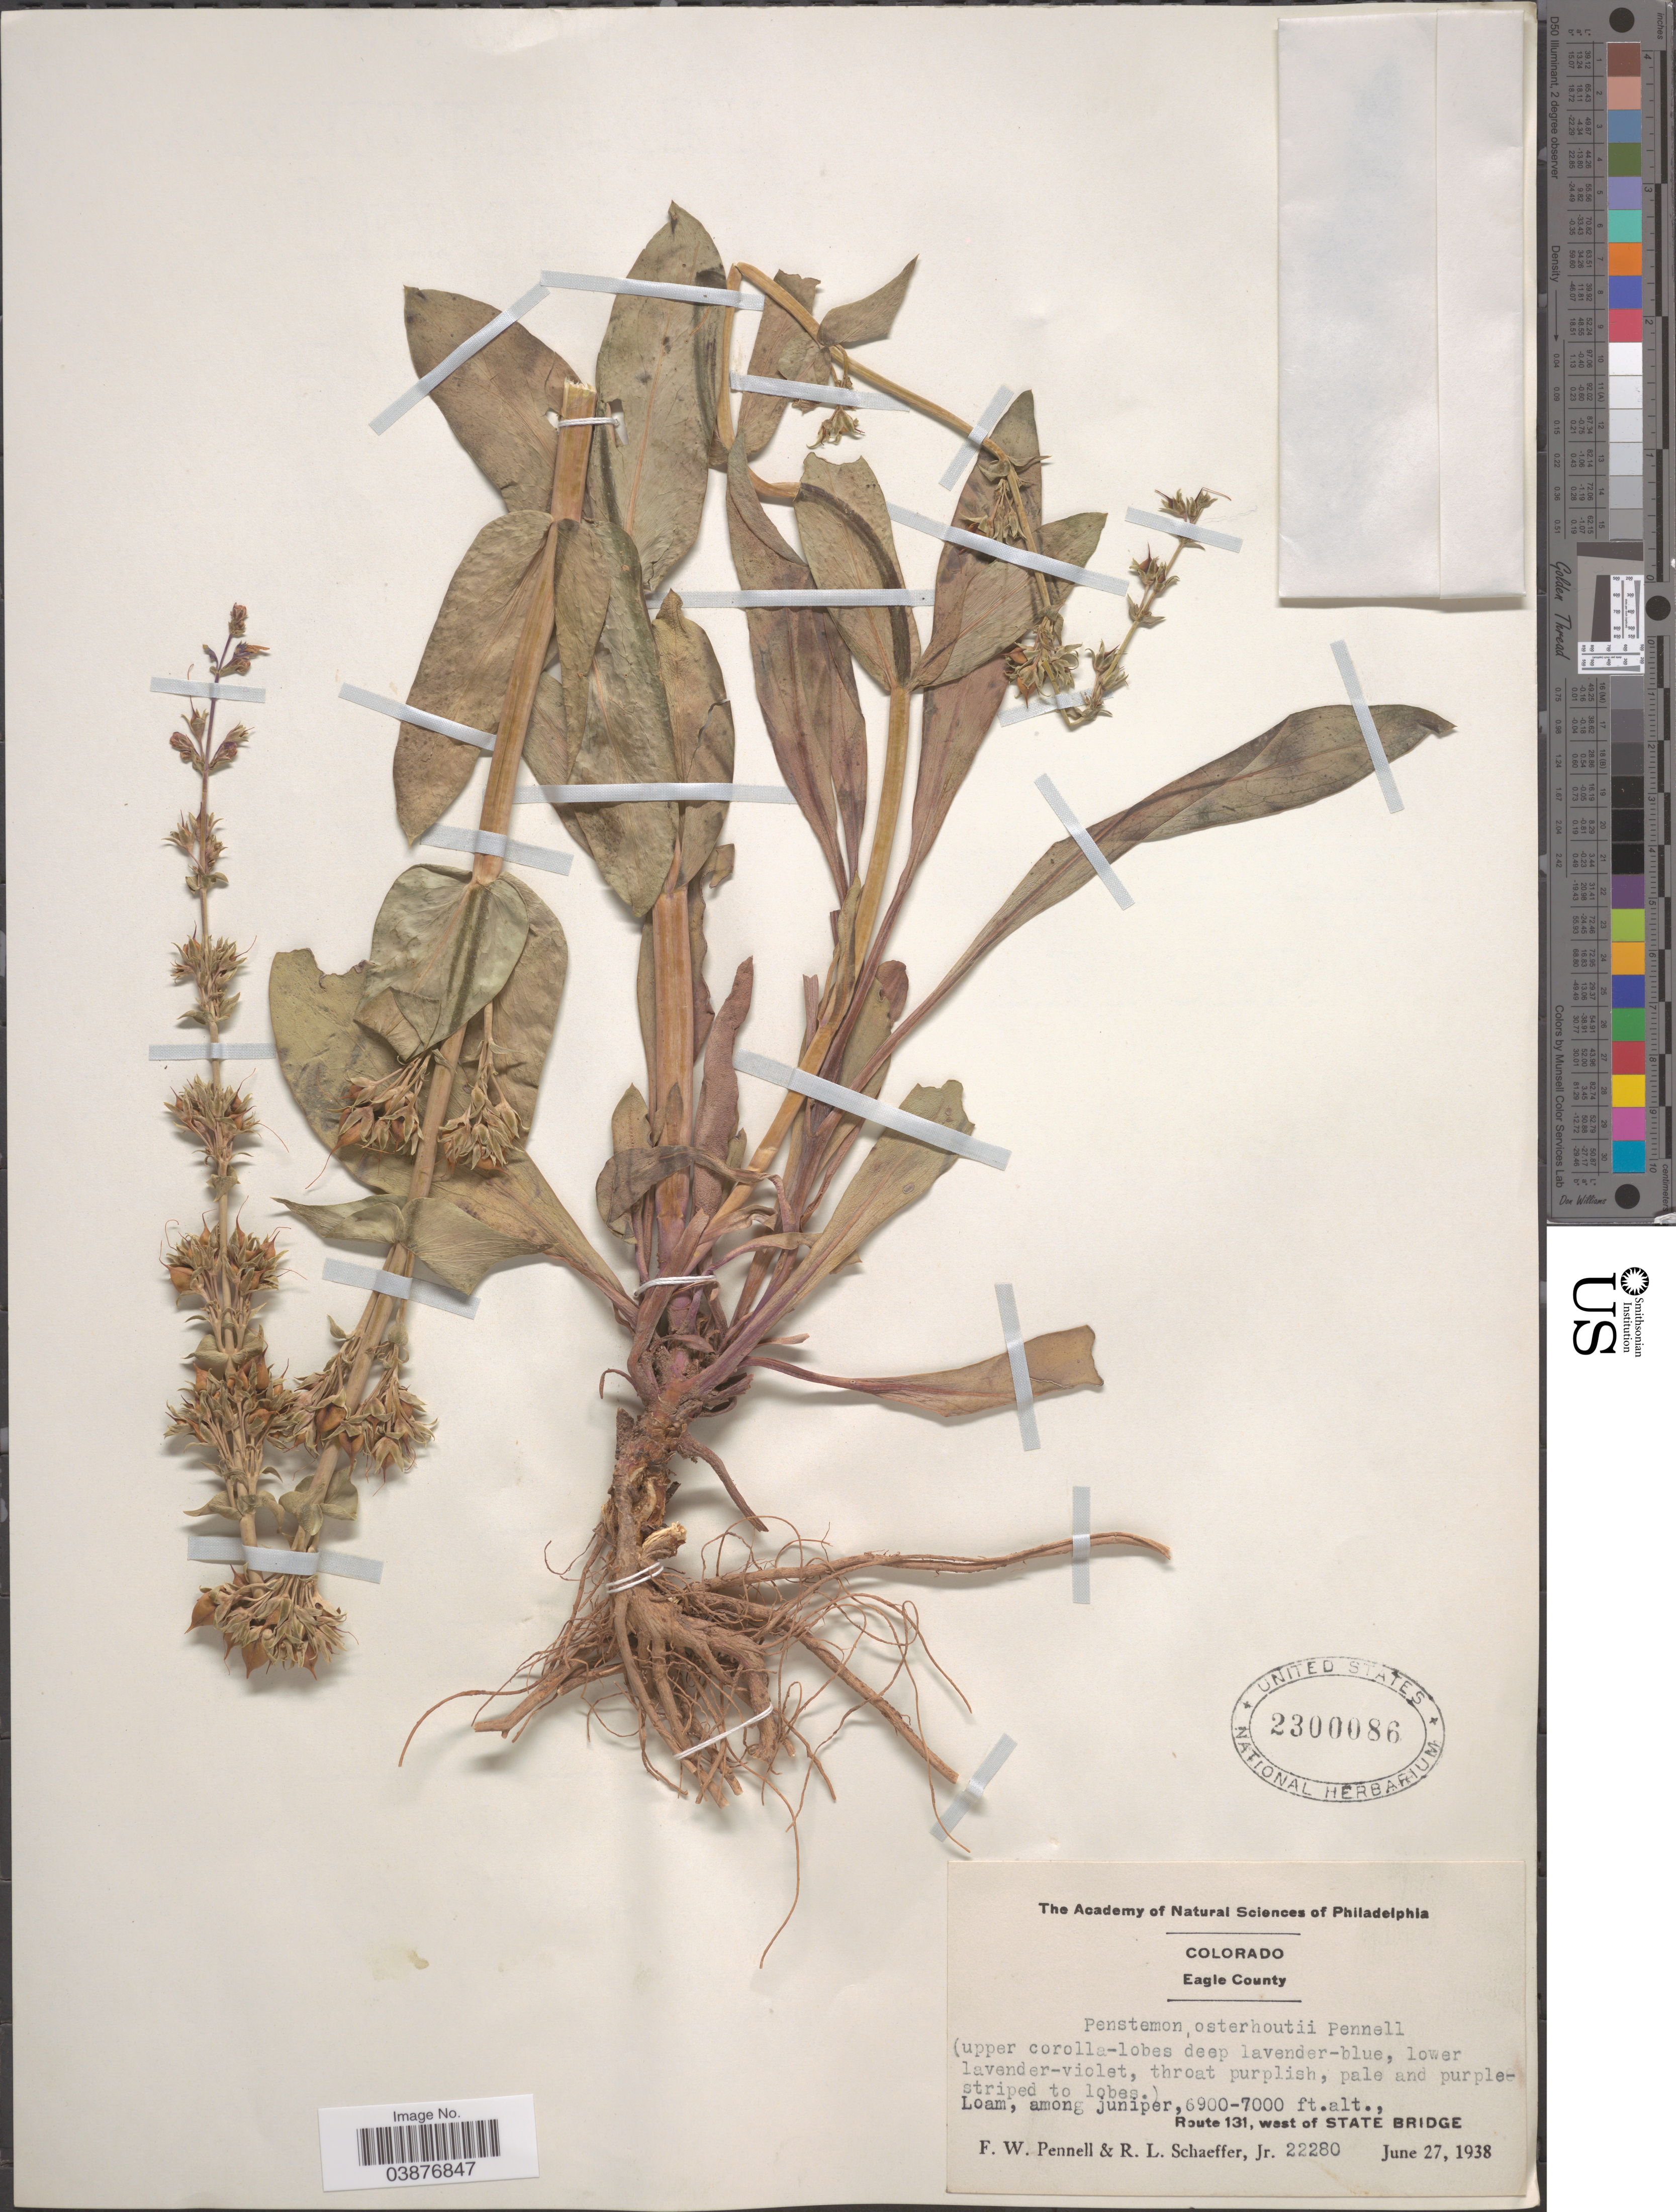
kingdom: Plantae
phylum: Tracheophyta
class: Magnoliopsida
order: Lamiales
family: Plantaginaceae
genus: Penstemon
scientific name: Penstemon osterhoutii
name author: Pennell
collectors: F. W. Pennell & R. L. Schaeffer Jr.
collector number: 22280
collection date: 1938-06-27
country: United States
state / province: Colorado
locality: Eagle County. Route 131, west of State Bridge.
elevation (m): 2103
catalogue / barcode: US 2300086